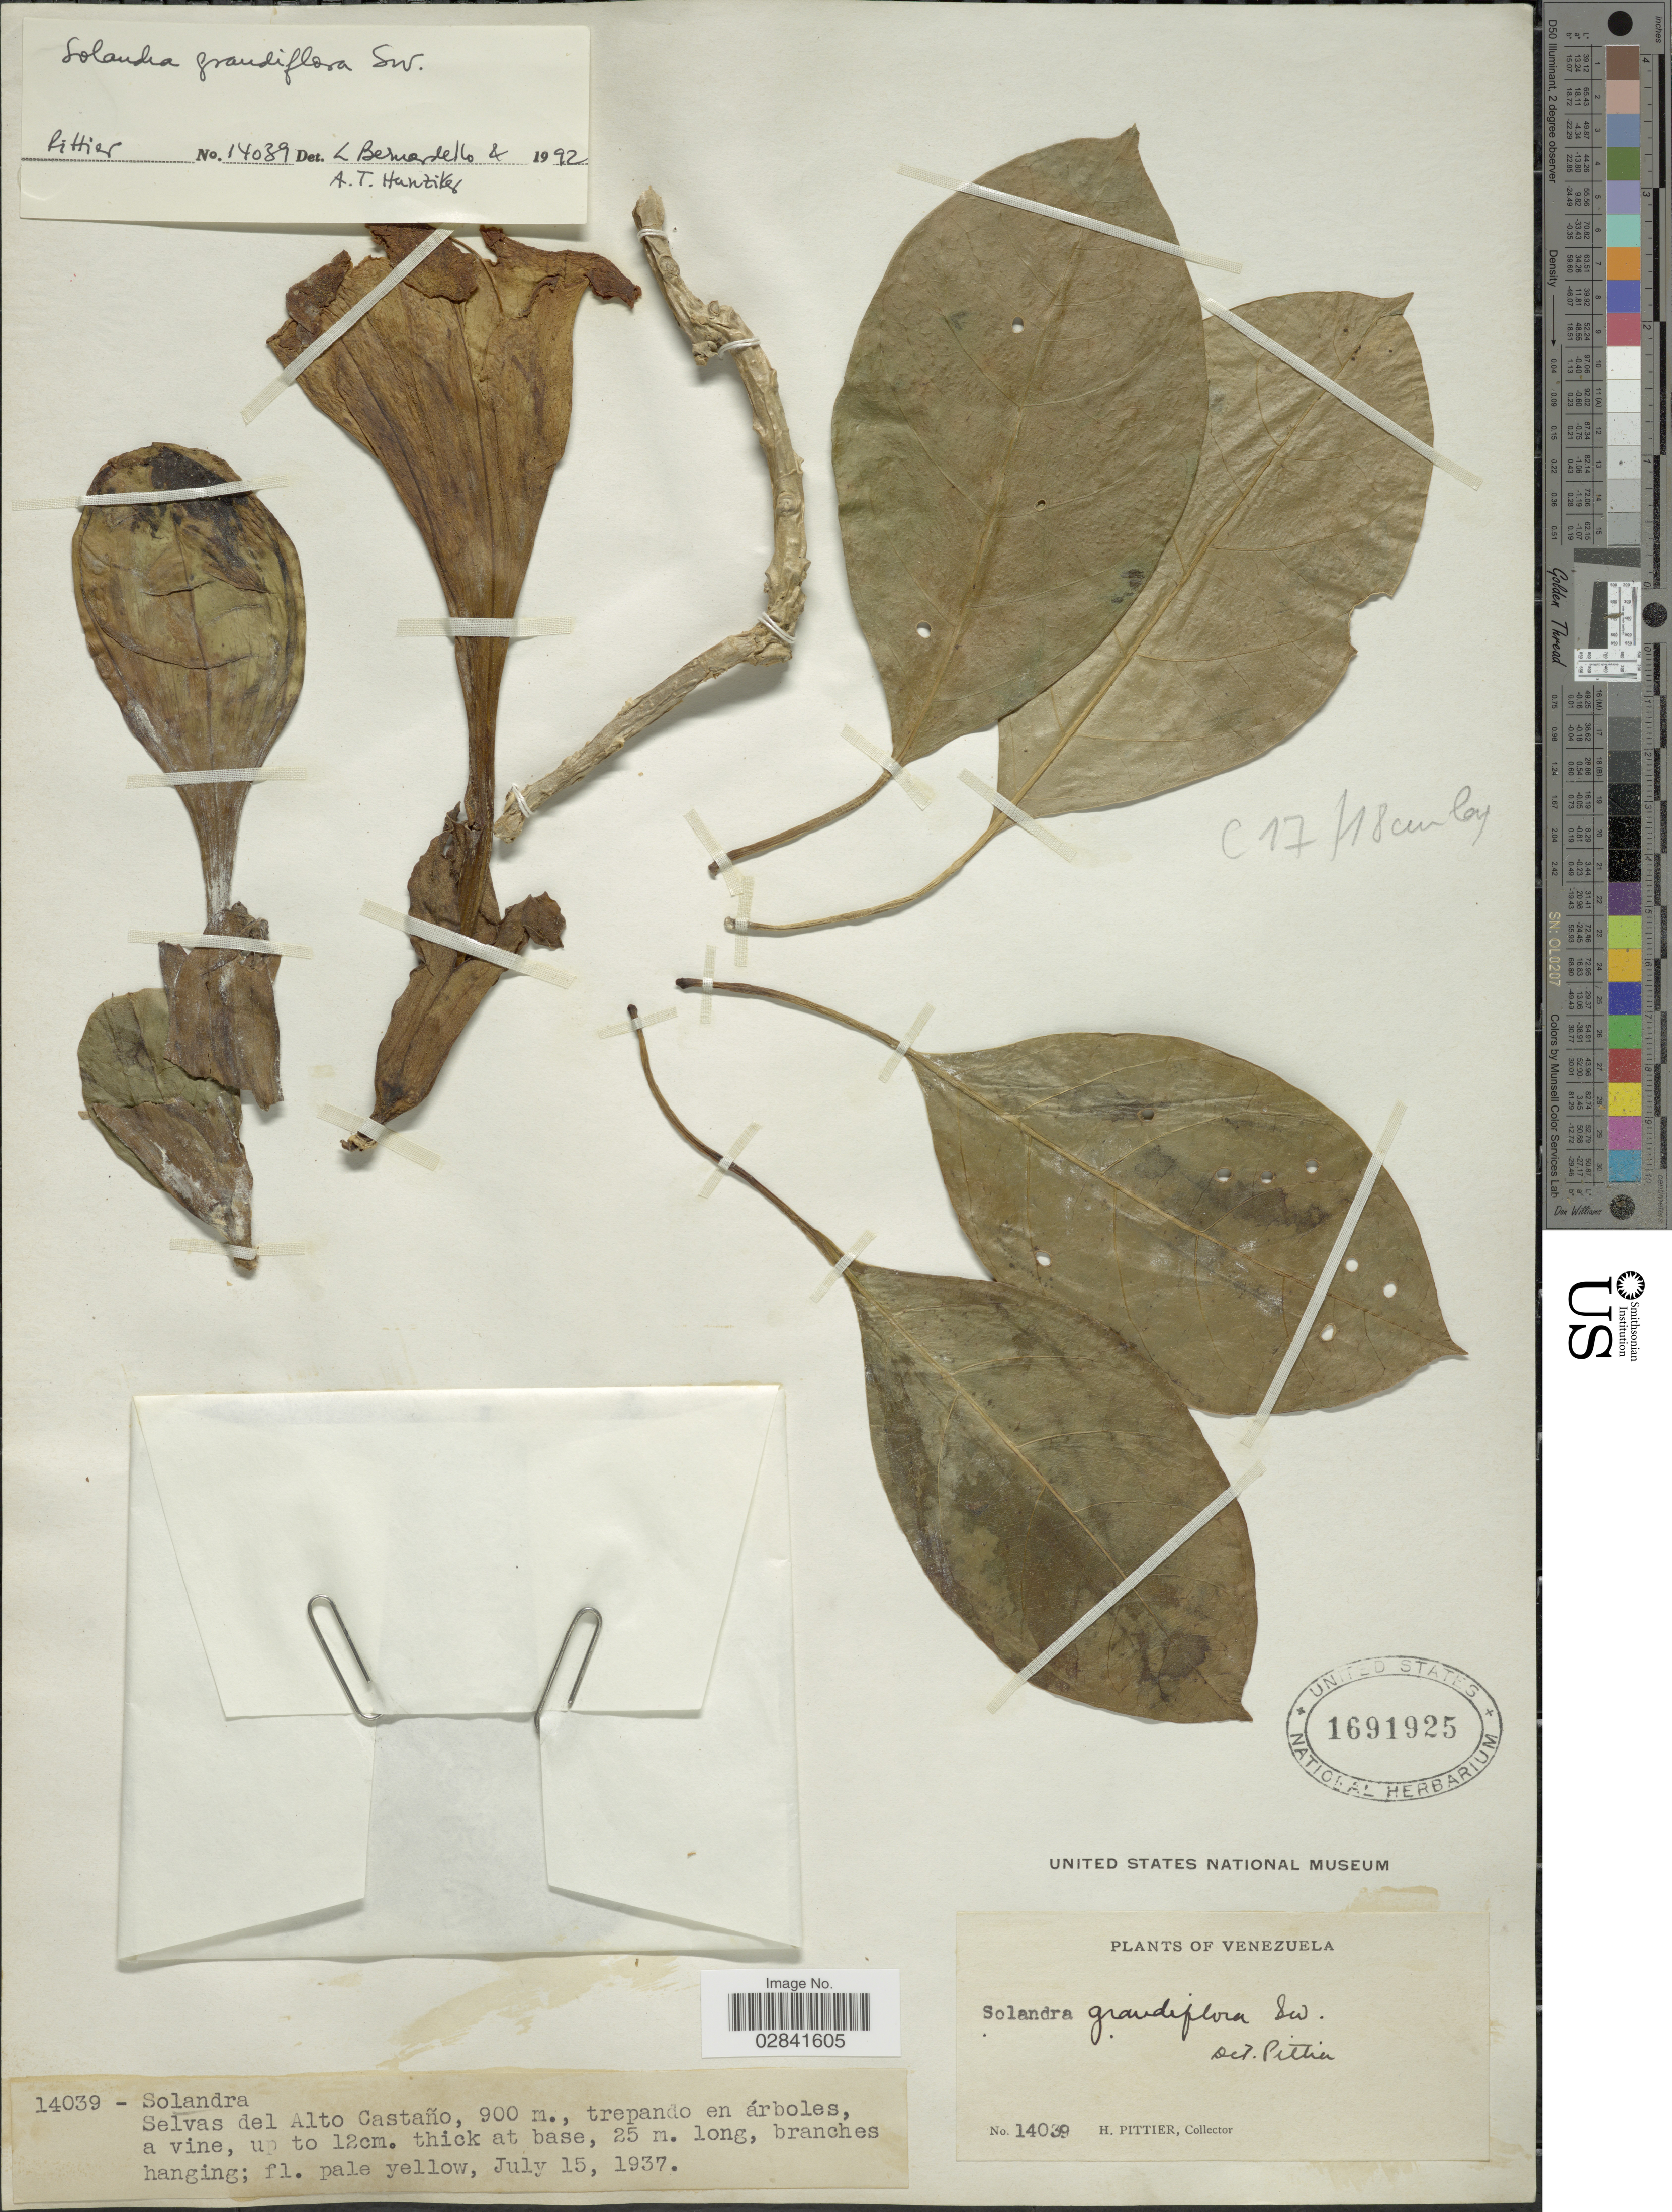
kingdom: Plantae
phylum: Tracheophyta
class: Magnoliopsida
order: Solanales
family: Solanaceae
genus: Solandra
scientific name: Solandra grandiflora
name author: Sw.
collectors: H. F. Pittier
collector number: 14039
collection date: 1937-07-15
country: Venezuela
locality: Selvas de Alto Castaño.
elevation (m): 900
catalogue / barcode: US 1691925